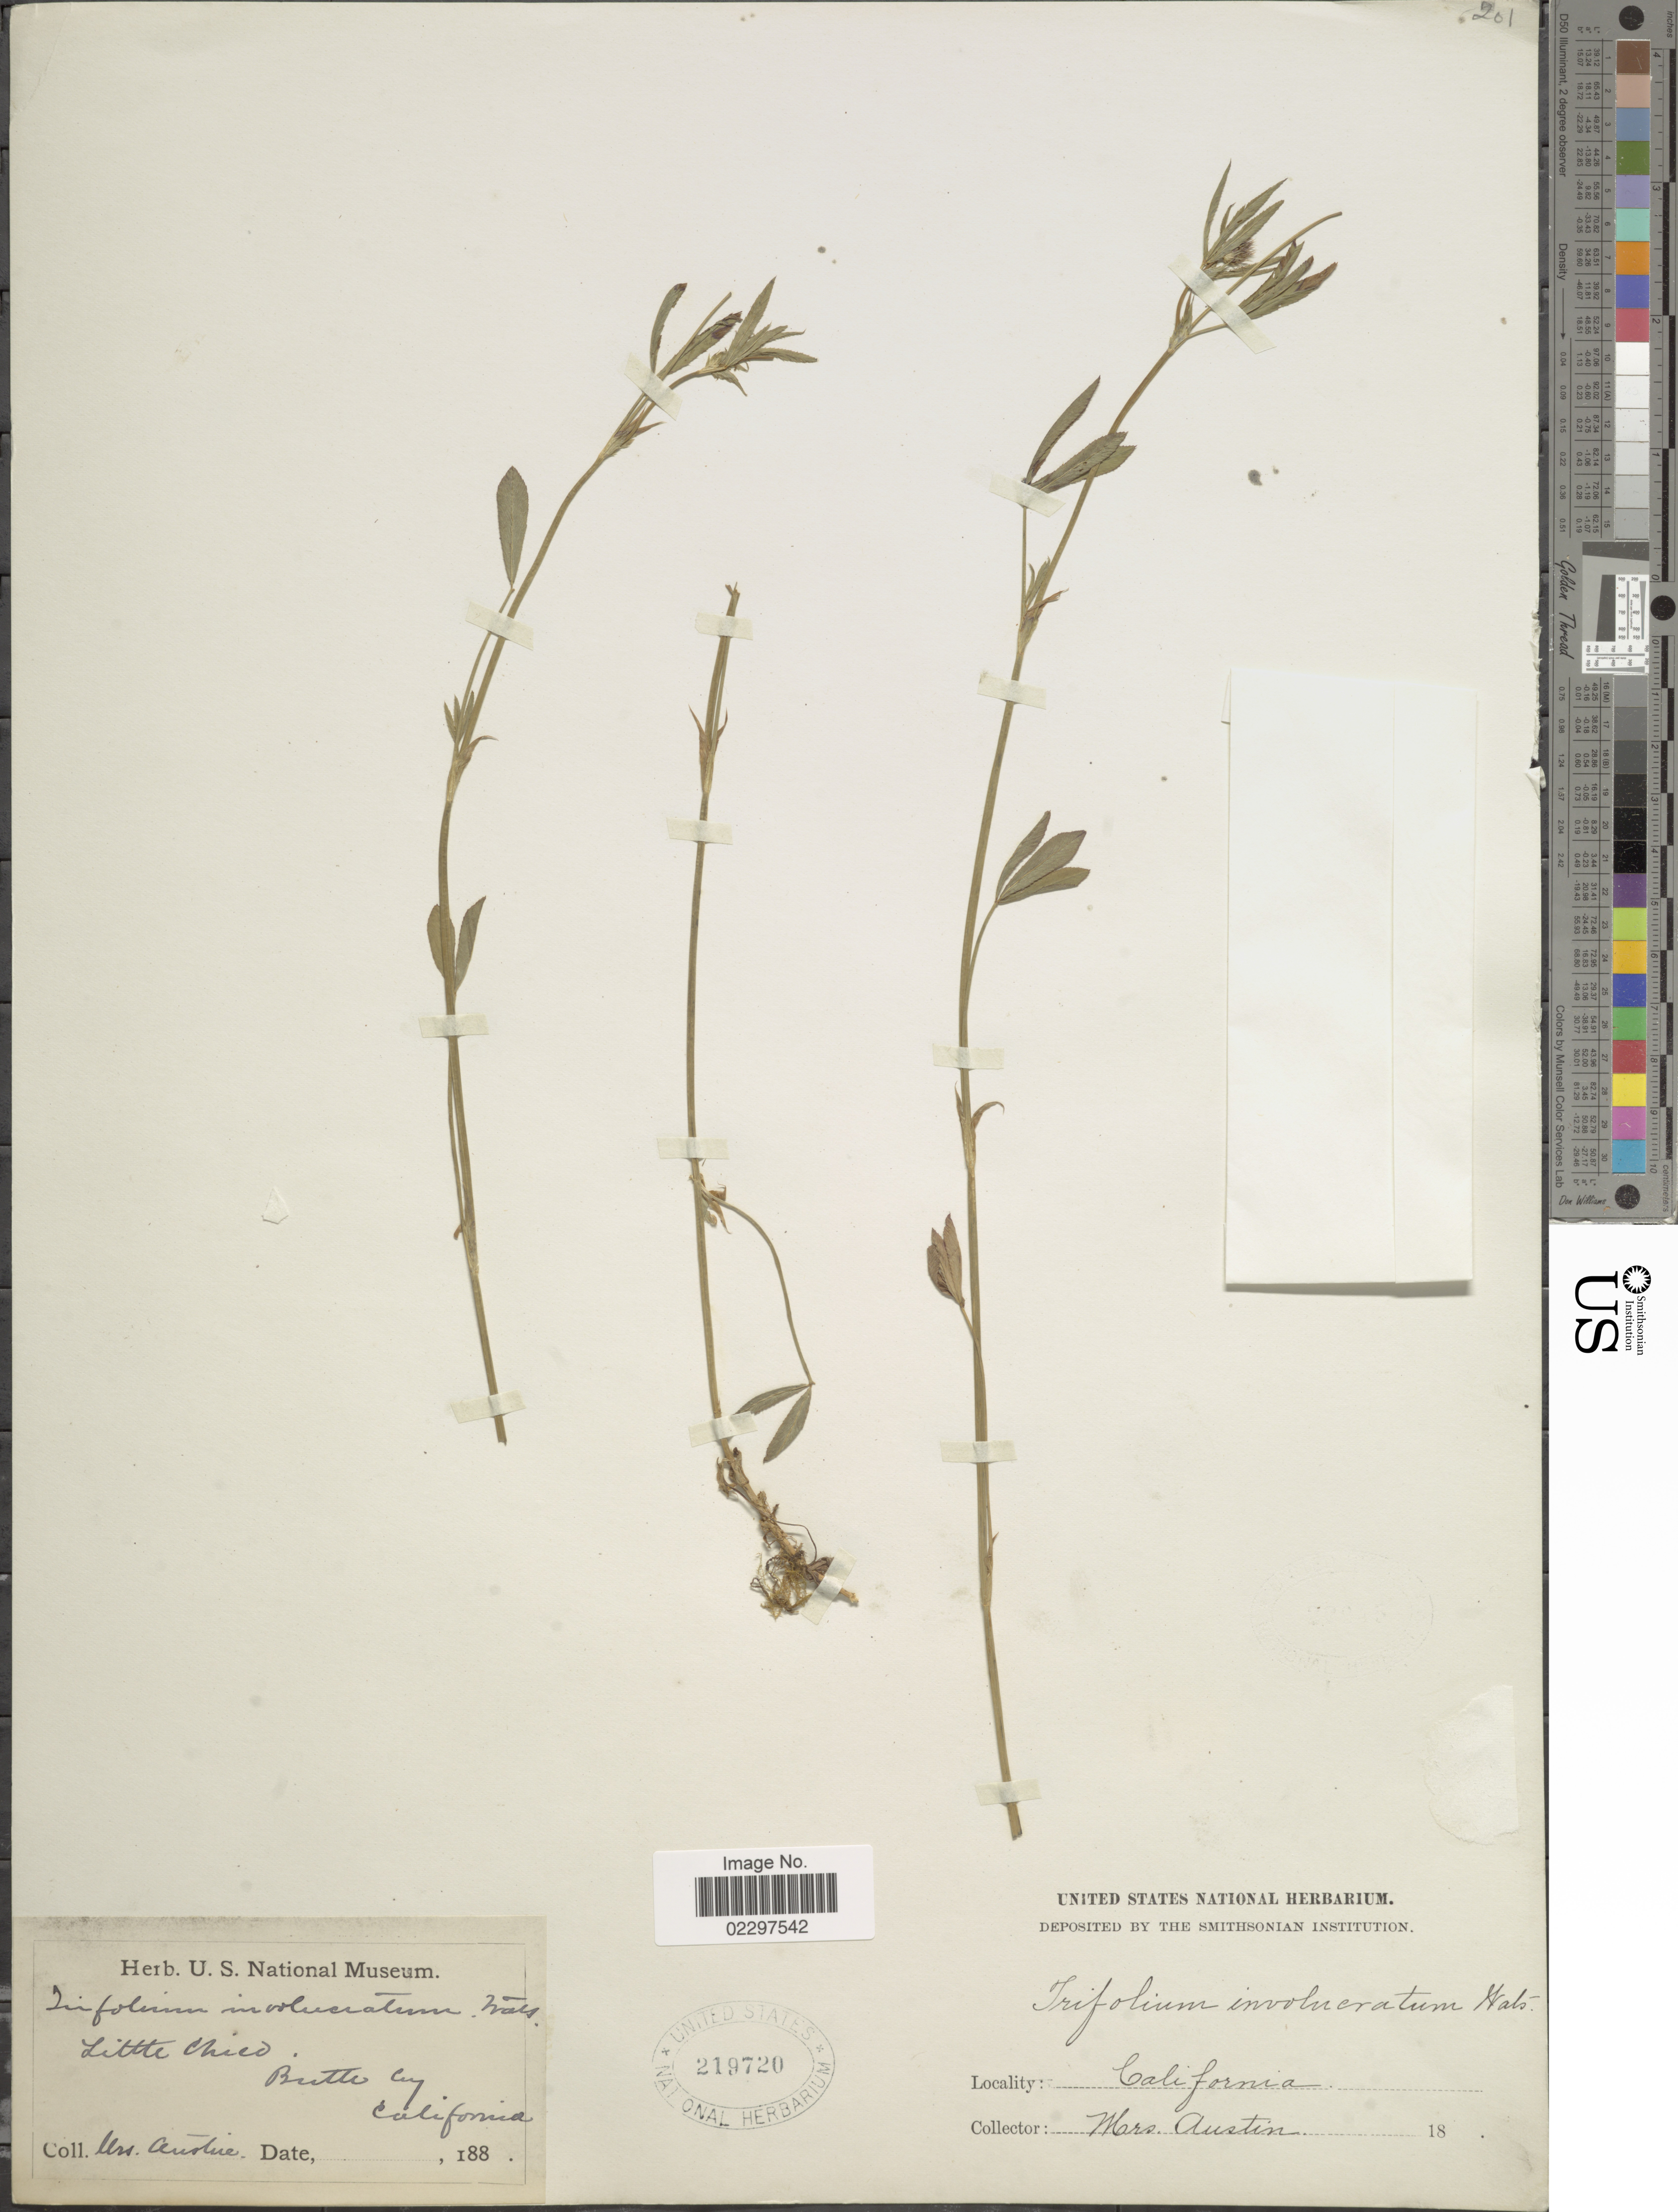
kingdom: Plantae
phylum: Tracheophyta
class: Magnoliopsida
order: Fabales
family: Fabaceae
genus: Trifolium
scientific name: Trifolium monanthum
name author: A. Gray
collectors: Austin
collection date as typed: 188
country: United States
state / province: California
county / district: Butte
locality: Little Chico, Butte Cy.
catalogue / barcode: US 219720